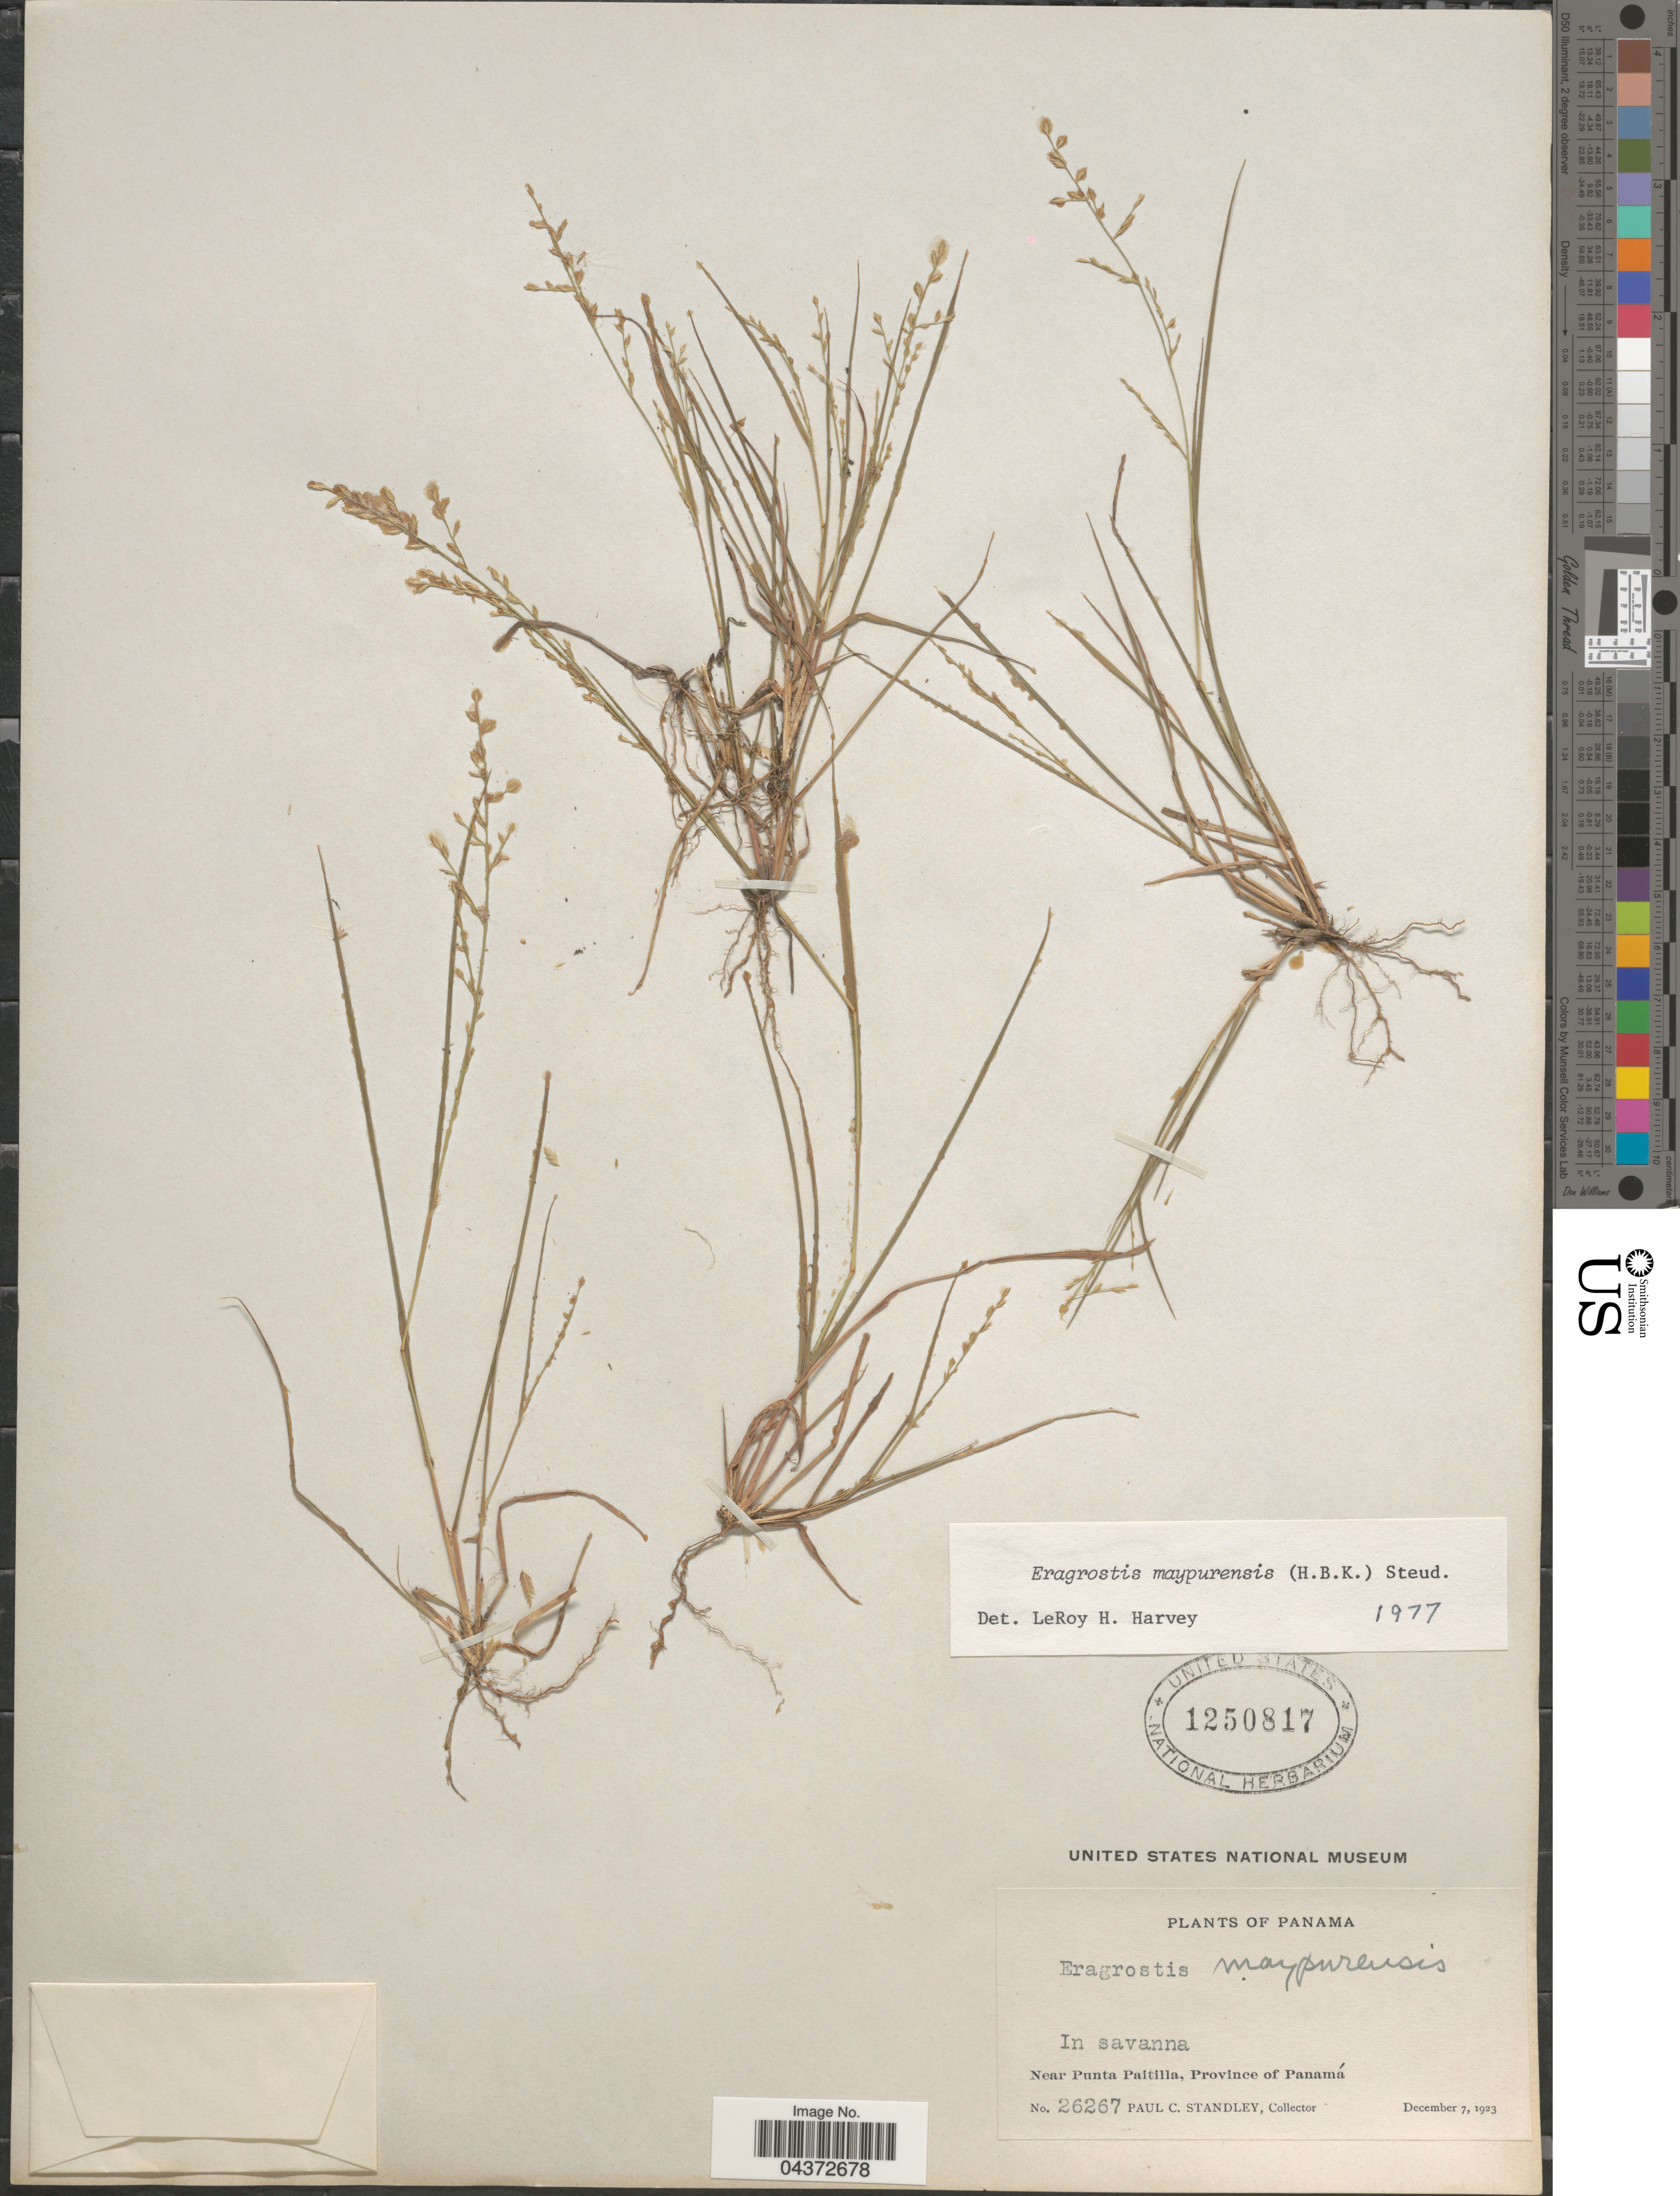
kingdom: Plantae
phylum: Tracheophyta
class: Liliopsida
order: Poales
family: Poaceae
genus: Eragrostis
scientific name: Eragrostis maypurensis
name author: (Kunth) Steud.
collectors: P. C. Standley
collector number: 26267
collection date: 1923-12-07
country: Panama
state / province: Panamá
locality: In savanna. Near Punta Paitilla.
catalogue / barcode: US 1250817